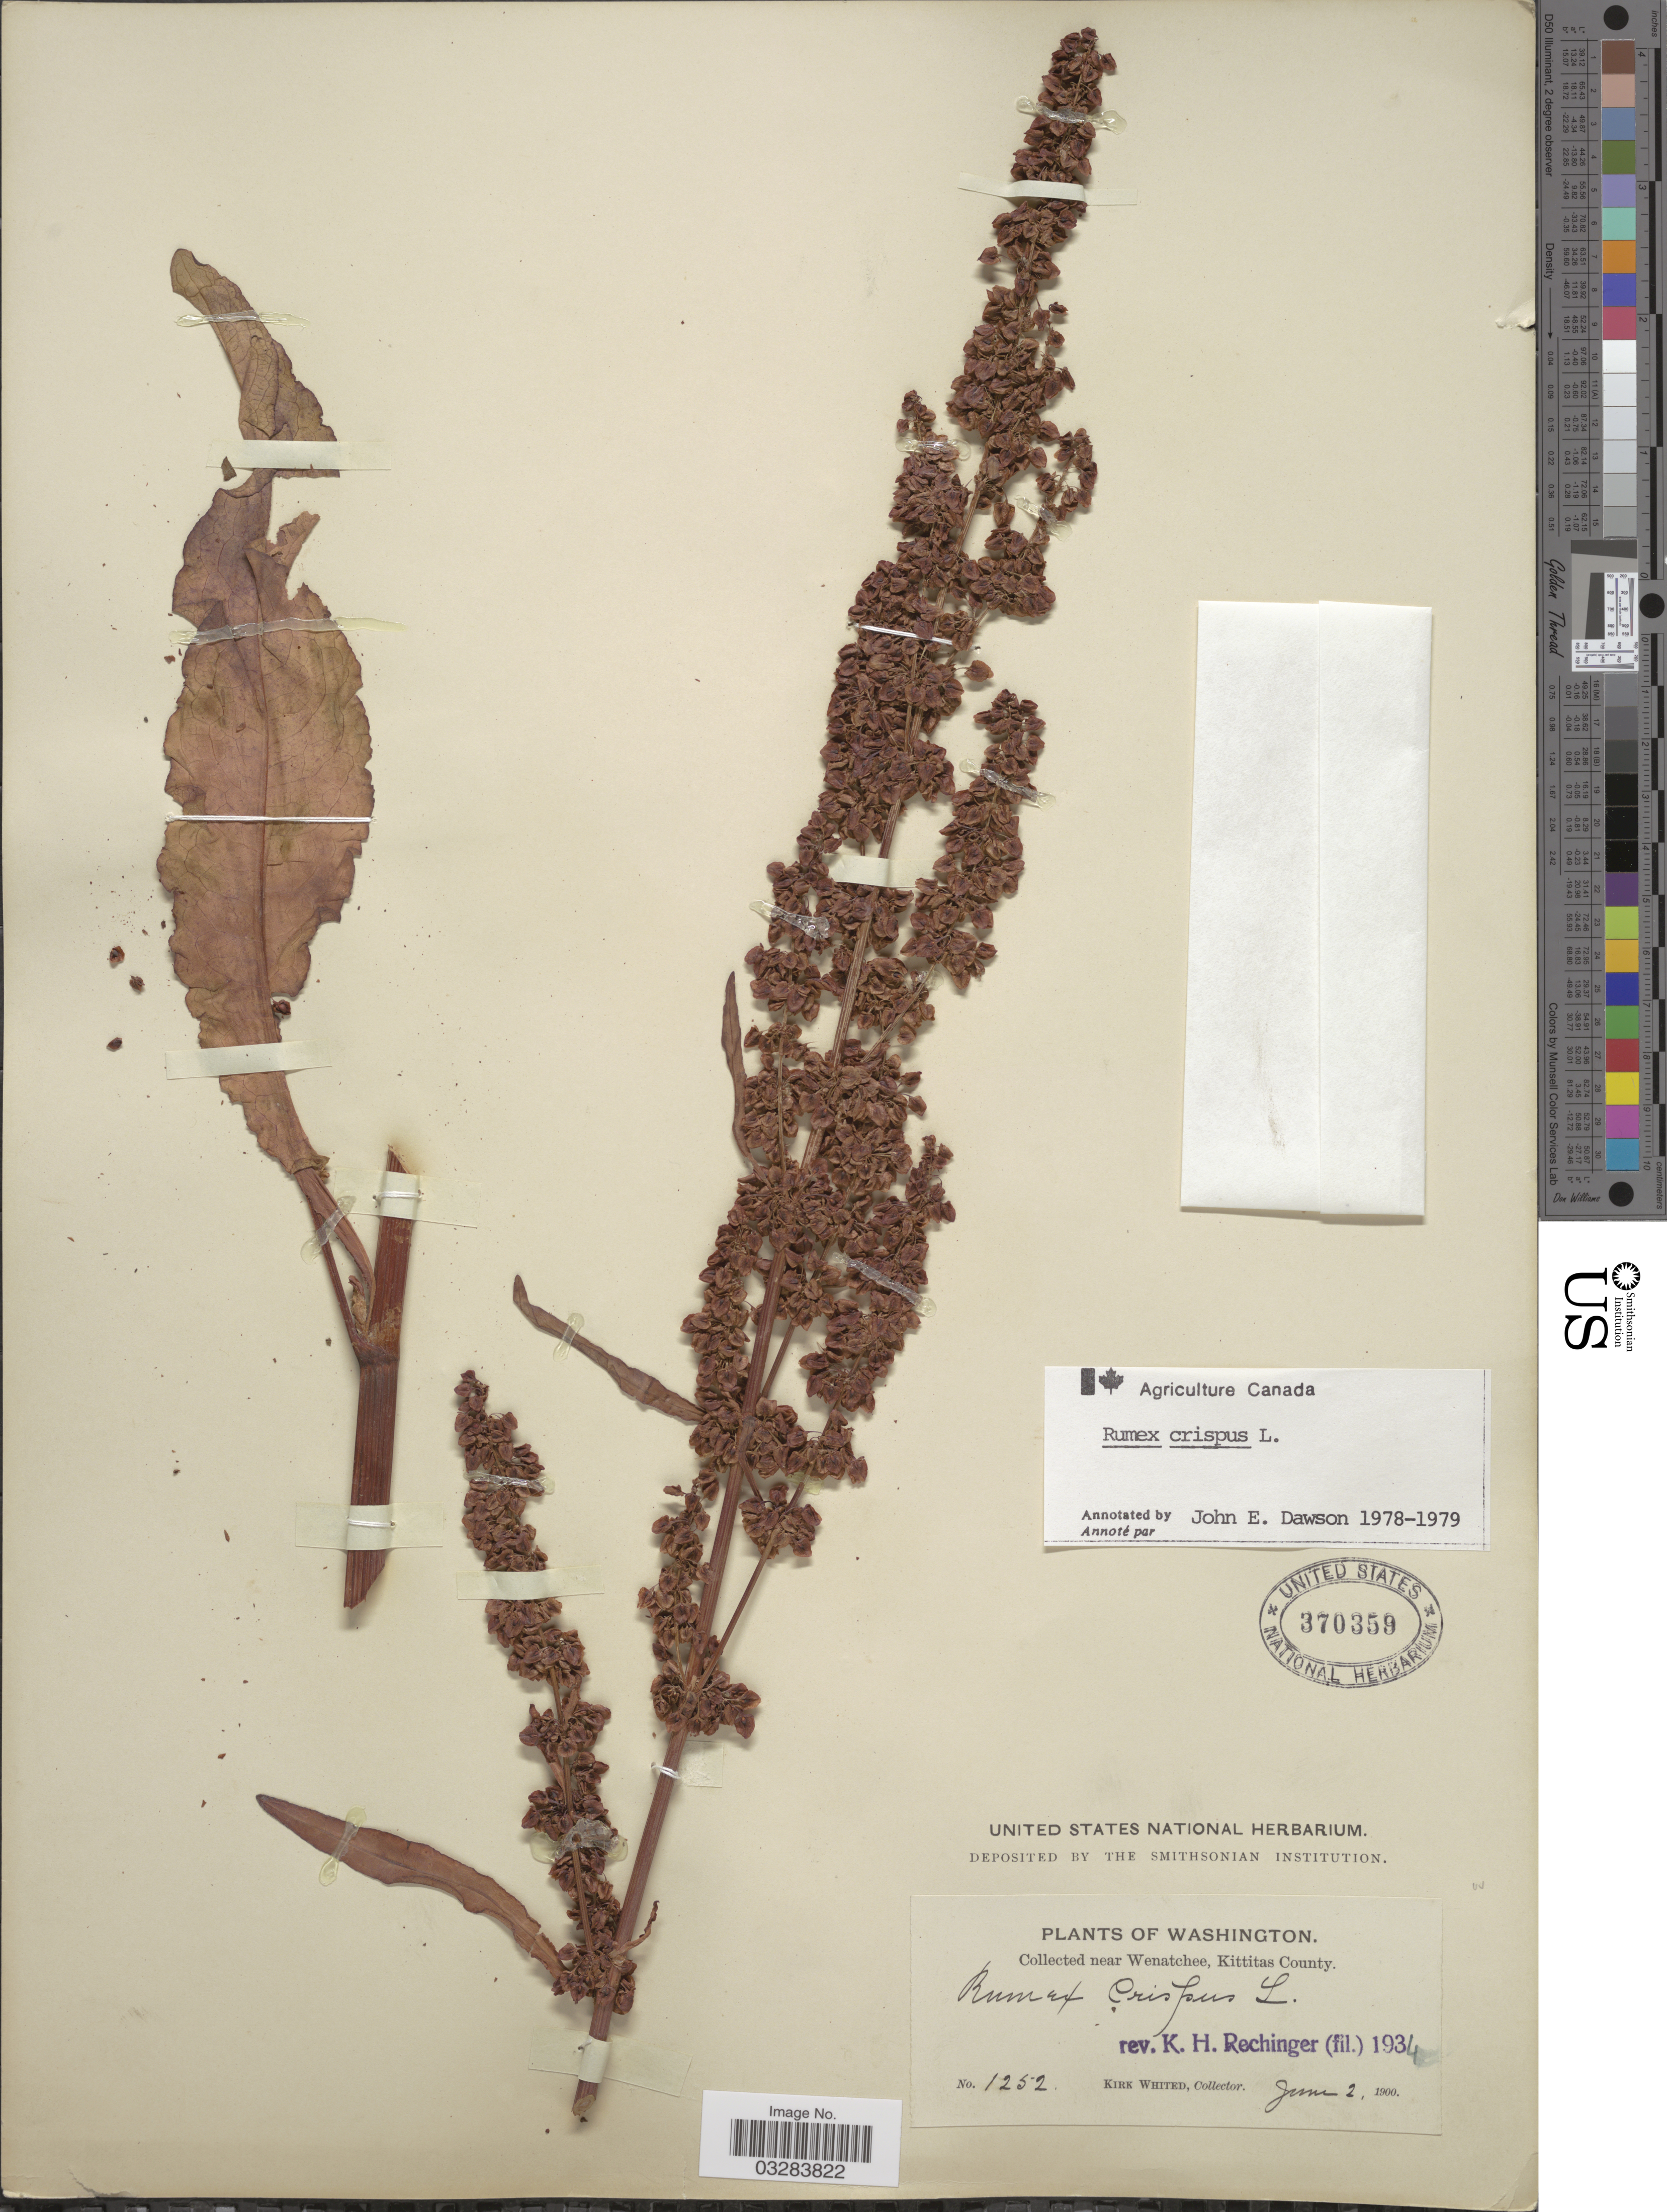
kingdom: Plantae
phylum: Tracheophyta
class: Magnoliopsida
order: Caryophyllales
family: Polygonaceae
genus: Rumex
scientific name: Rumex crispus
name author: L.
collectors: K. Whited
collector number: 1252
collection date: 1900-06-02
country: United States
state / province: Washington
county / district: Kittitas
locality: Near Wenatchee, Kittitas County.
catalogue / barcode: US 370359